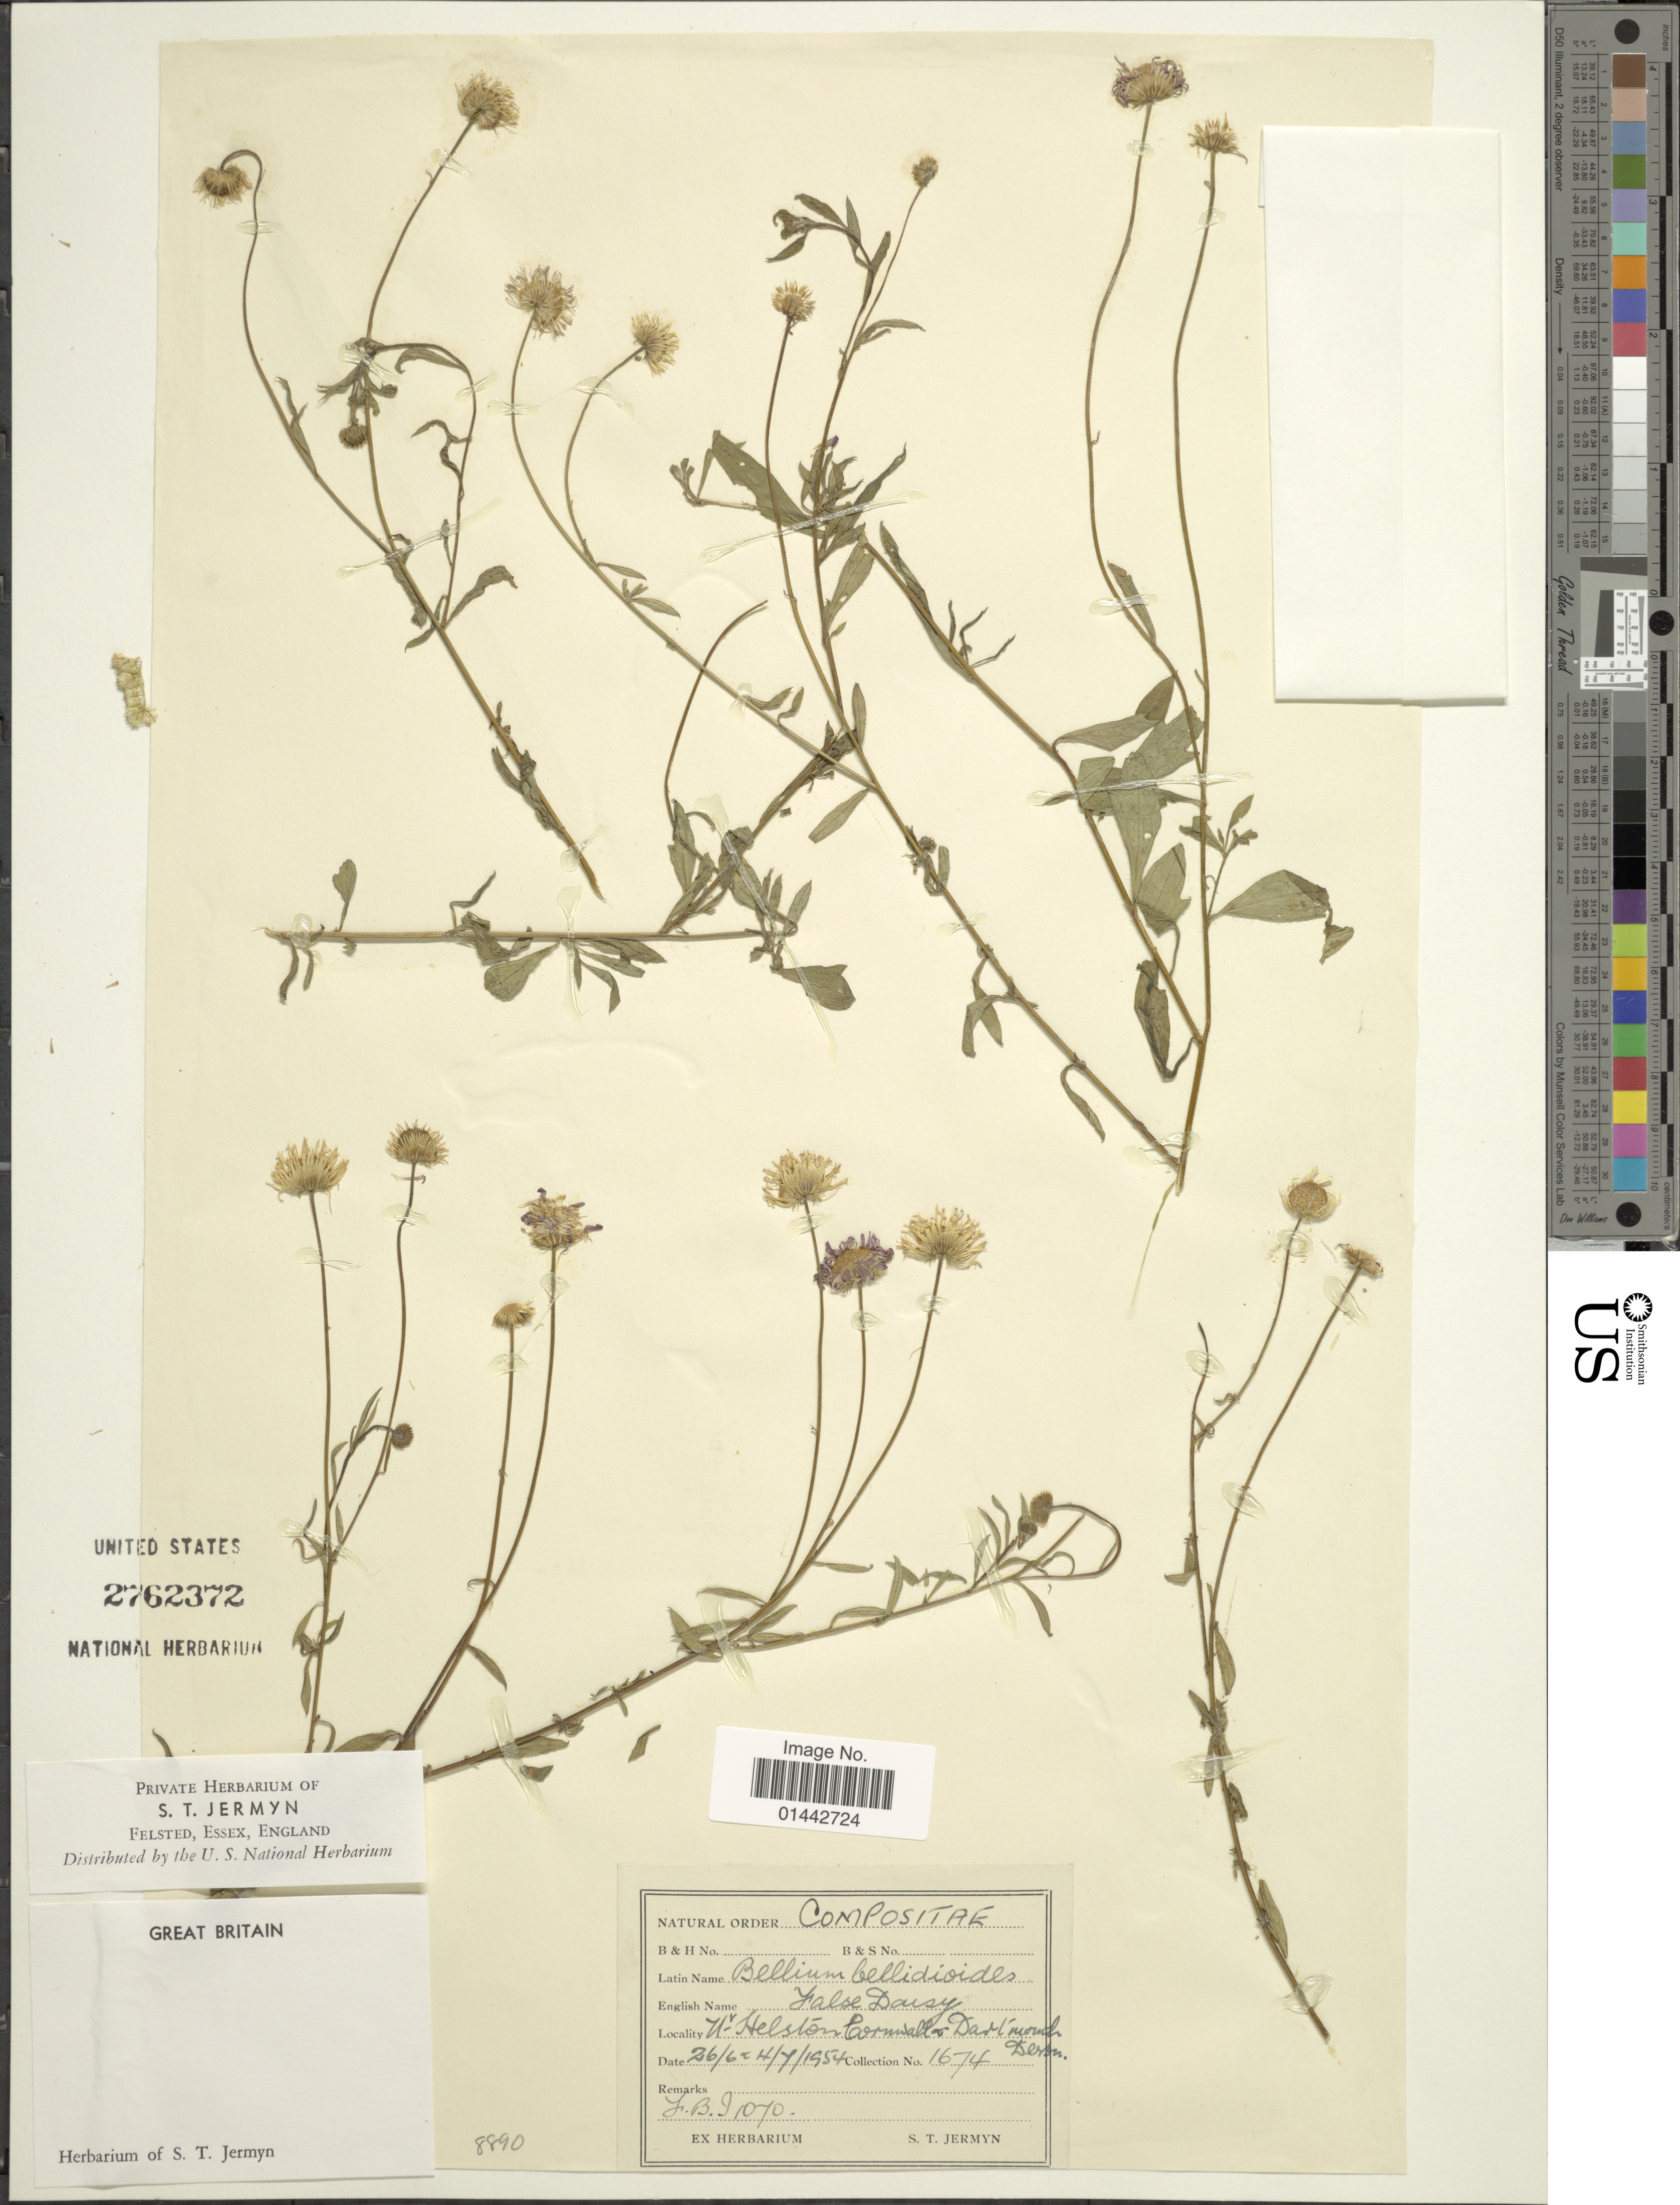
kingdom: Plantae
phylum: Tracheophyta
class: Magnoliopsida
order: Asterales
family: Asteraceae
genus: Erigeron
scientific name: Erigeron karvinskianus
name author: DC.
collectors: S. Jermyn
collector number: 1674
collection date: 1954-06-26/1954-07-04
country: United Kingdom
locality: Great Brittain, Helston Cornwall & Dartmouth.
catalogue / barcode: US 2762372